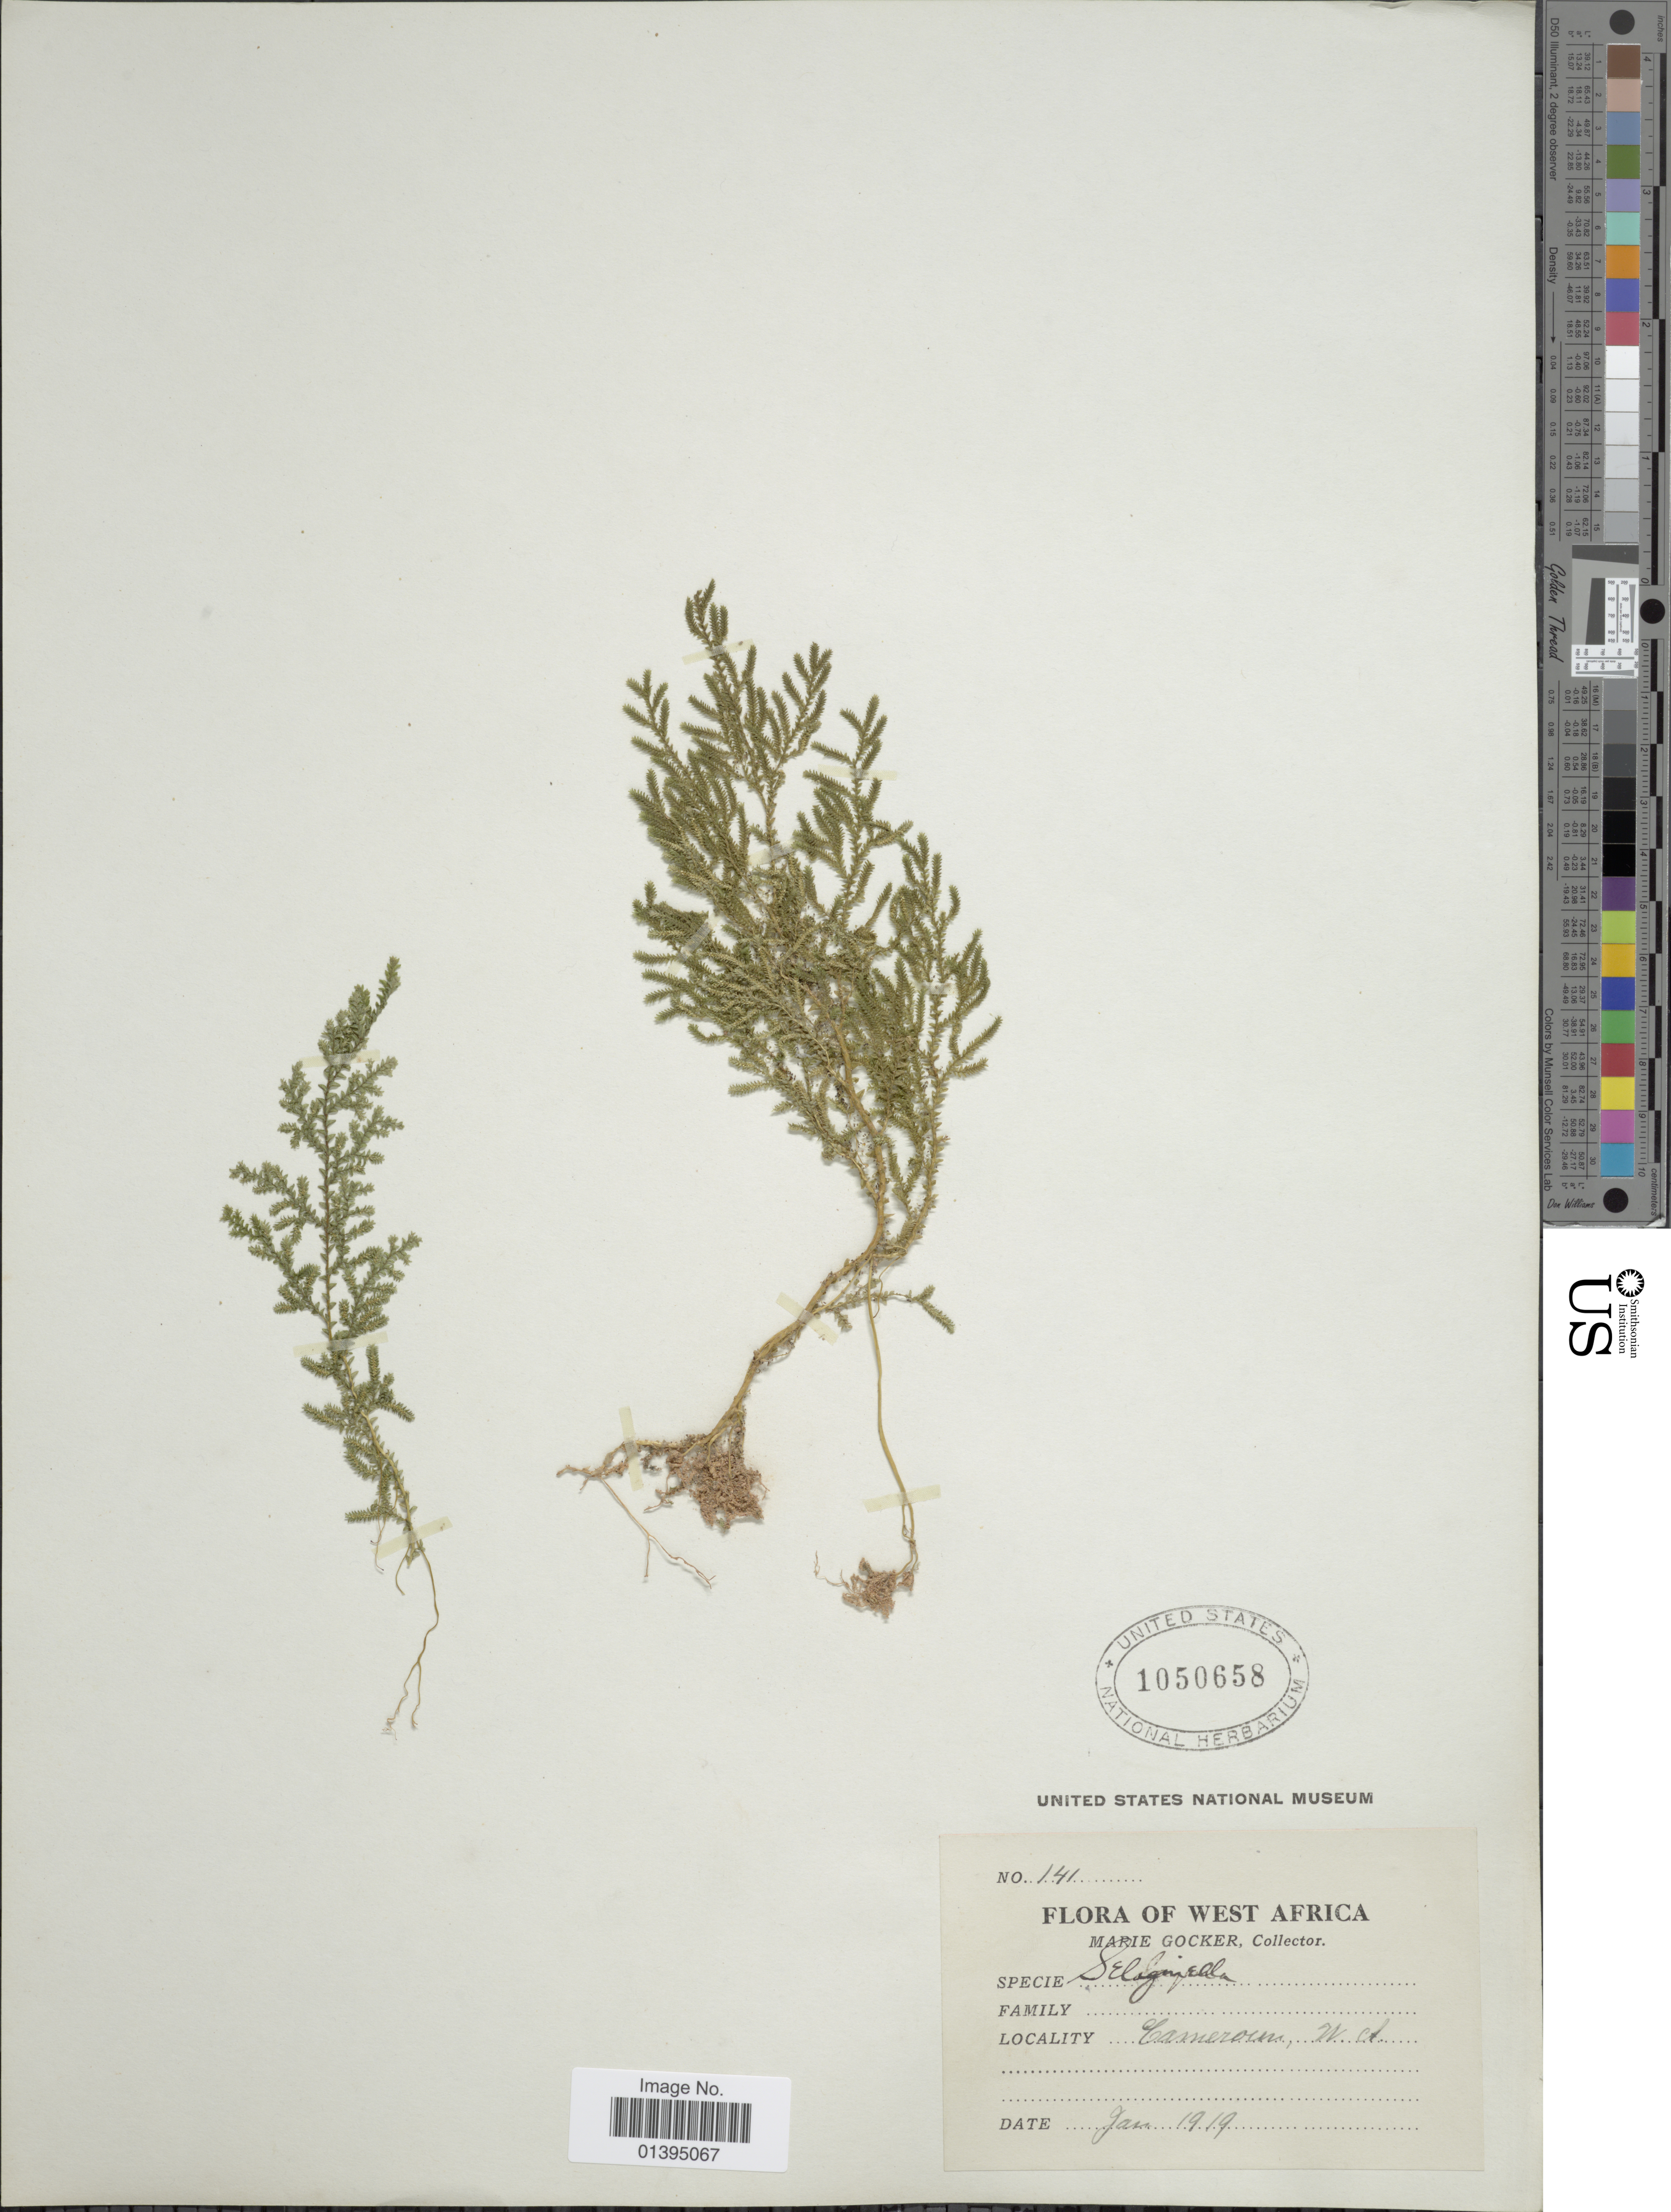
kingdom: Plantae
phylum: Tracheophyta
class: Lycopodiopsida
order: Selaginellales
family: Selaginellaceae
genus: Selaginella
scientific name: Selaginella sp.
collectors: M. Gocker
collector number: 141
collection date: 1919-01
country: Cameroon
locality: West Arfica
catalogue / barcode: US 1050658